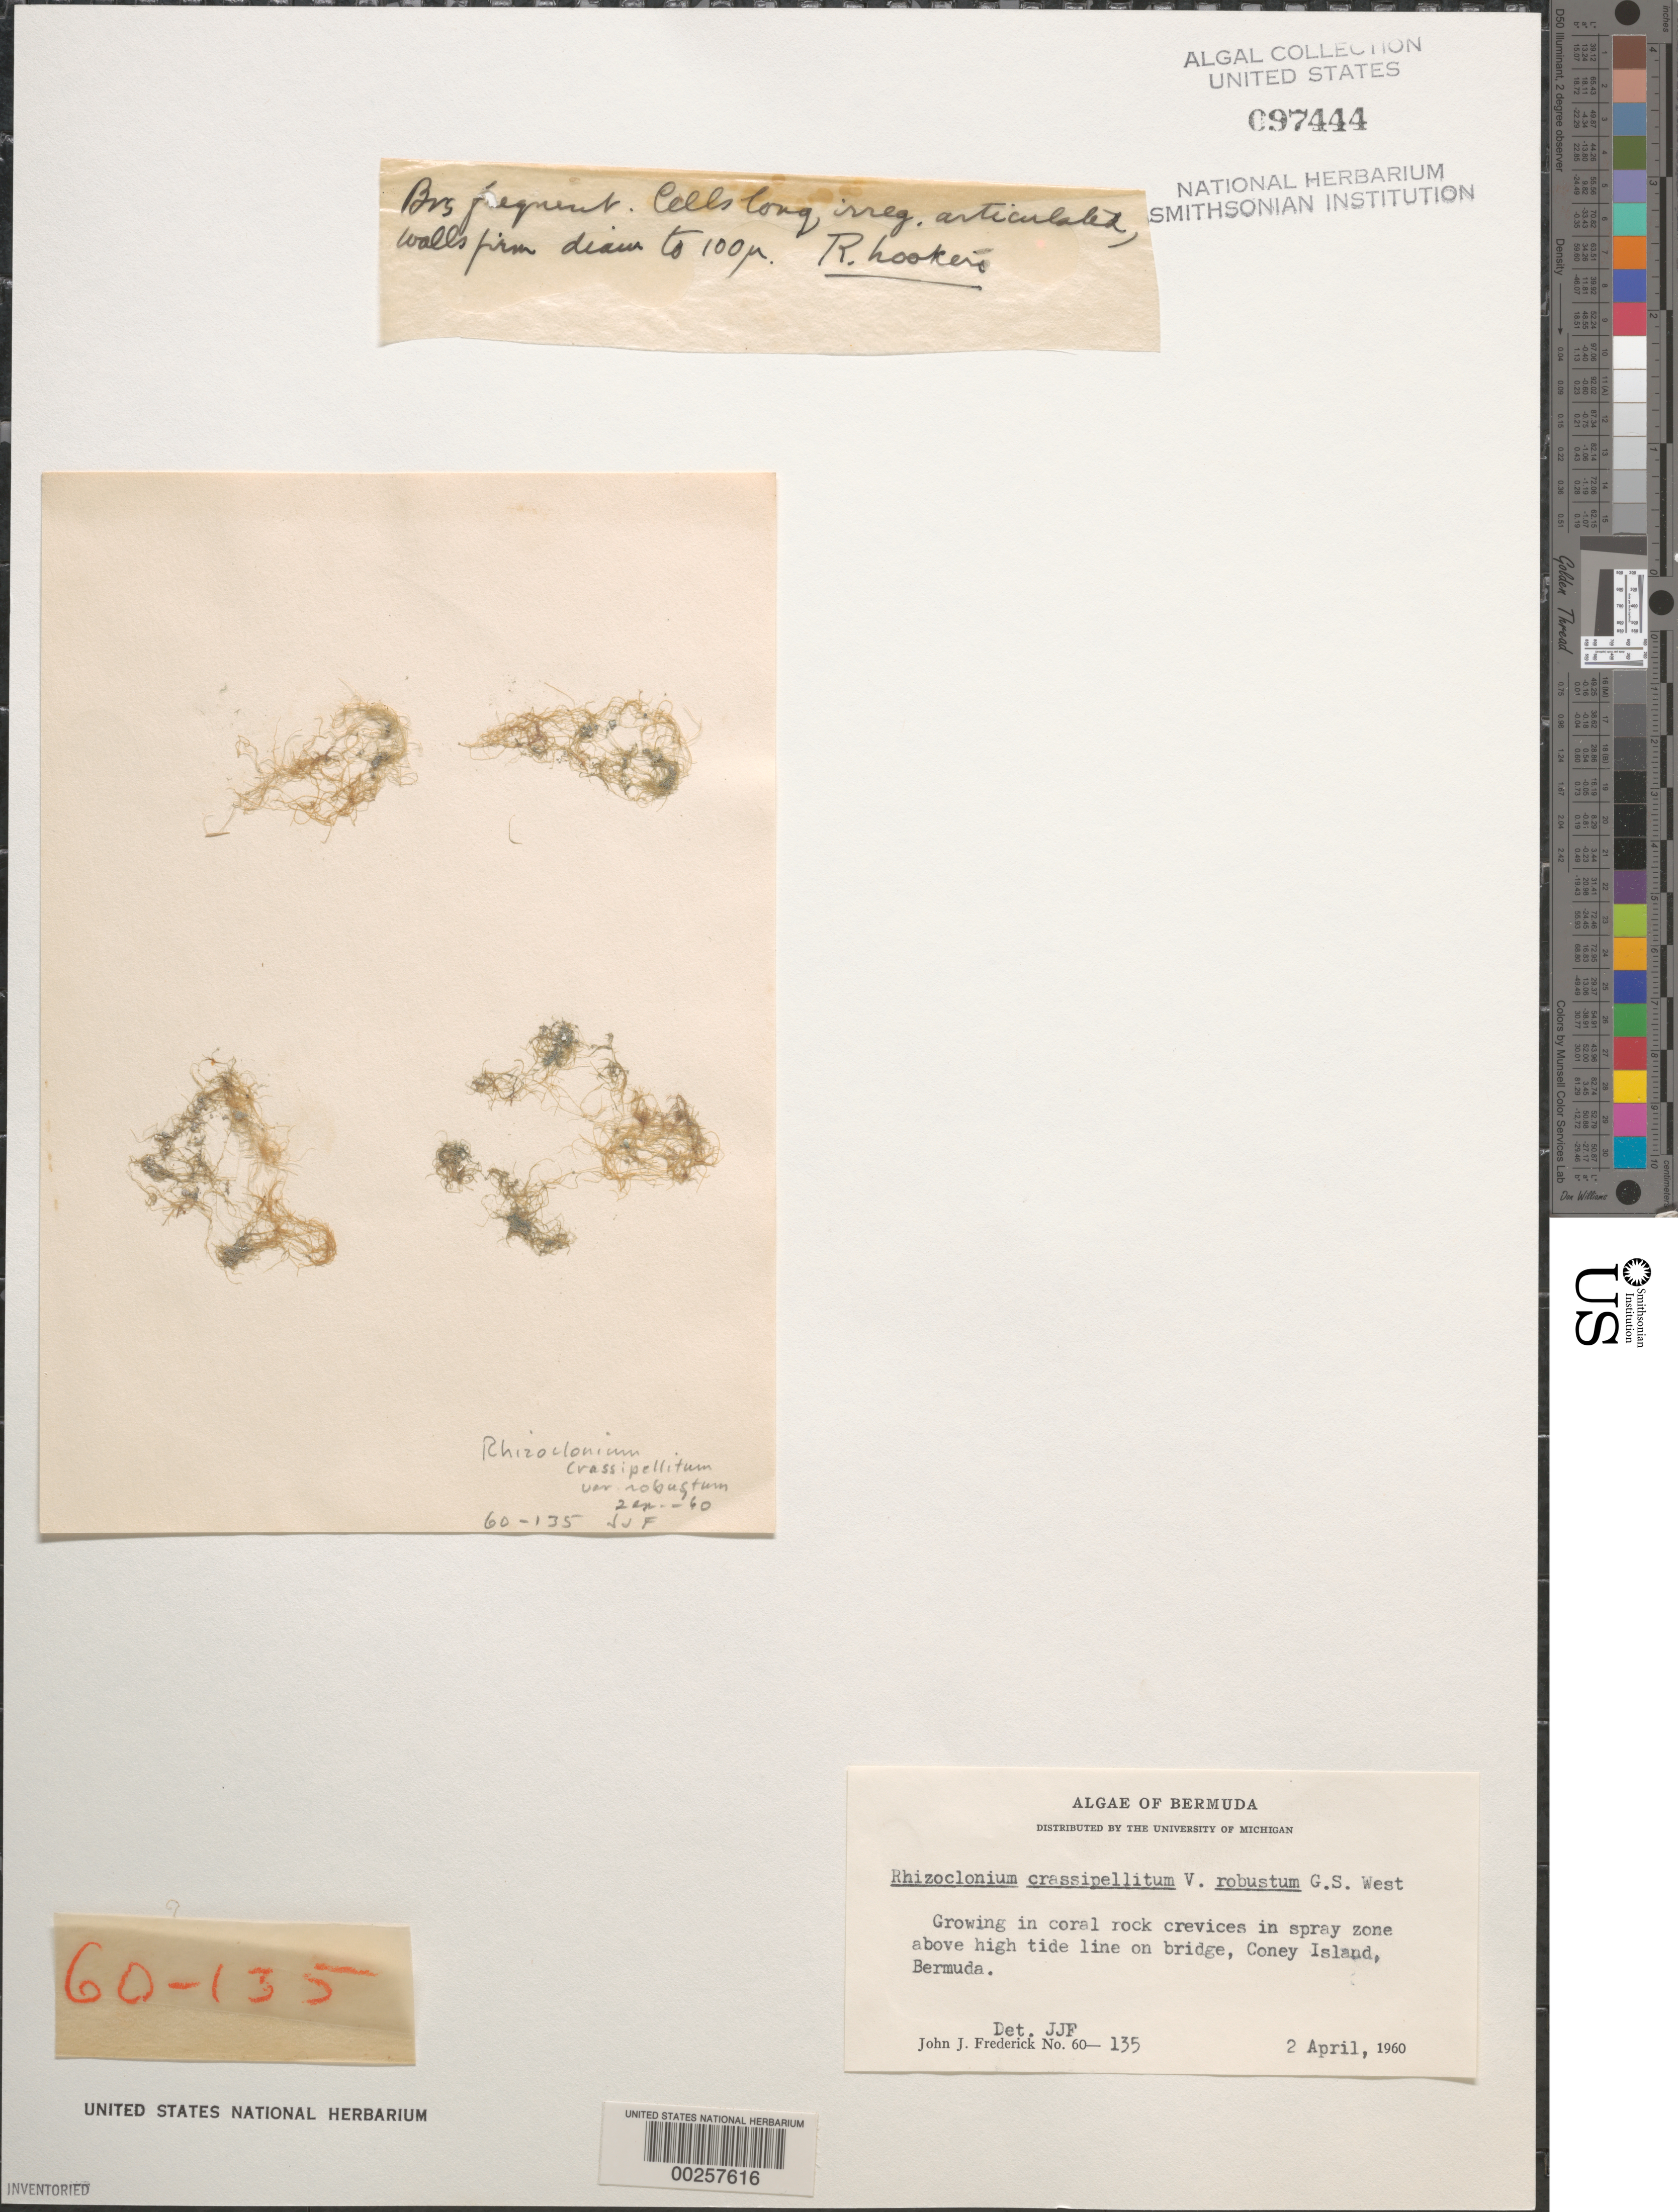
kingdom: Plantae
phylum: Chlorophyta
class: Ulvophyceae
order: Cladophorales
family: Cladophoraceae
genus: Rhizoclonium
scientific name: Rhizoclonium crassipellitum var. robustum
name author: G.S. West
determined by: Frederick, J. J.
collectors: J. Frederick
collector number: JJF 60-135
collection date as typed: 02 Apr 1960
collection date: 1960-04-02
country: Bermuda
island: Bermuda Island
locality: Coney Island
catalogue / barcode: US 97444